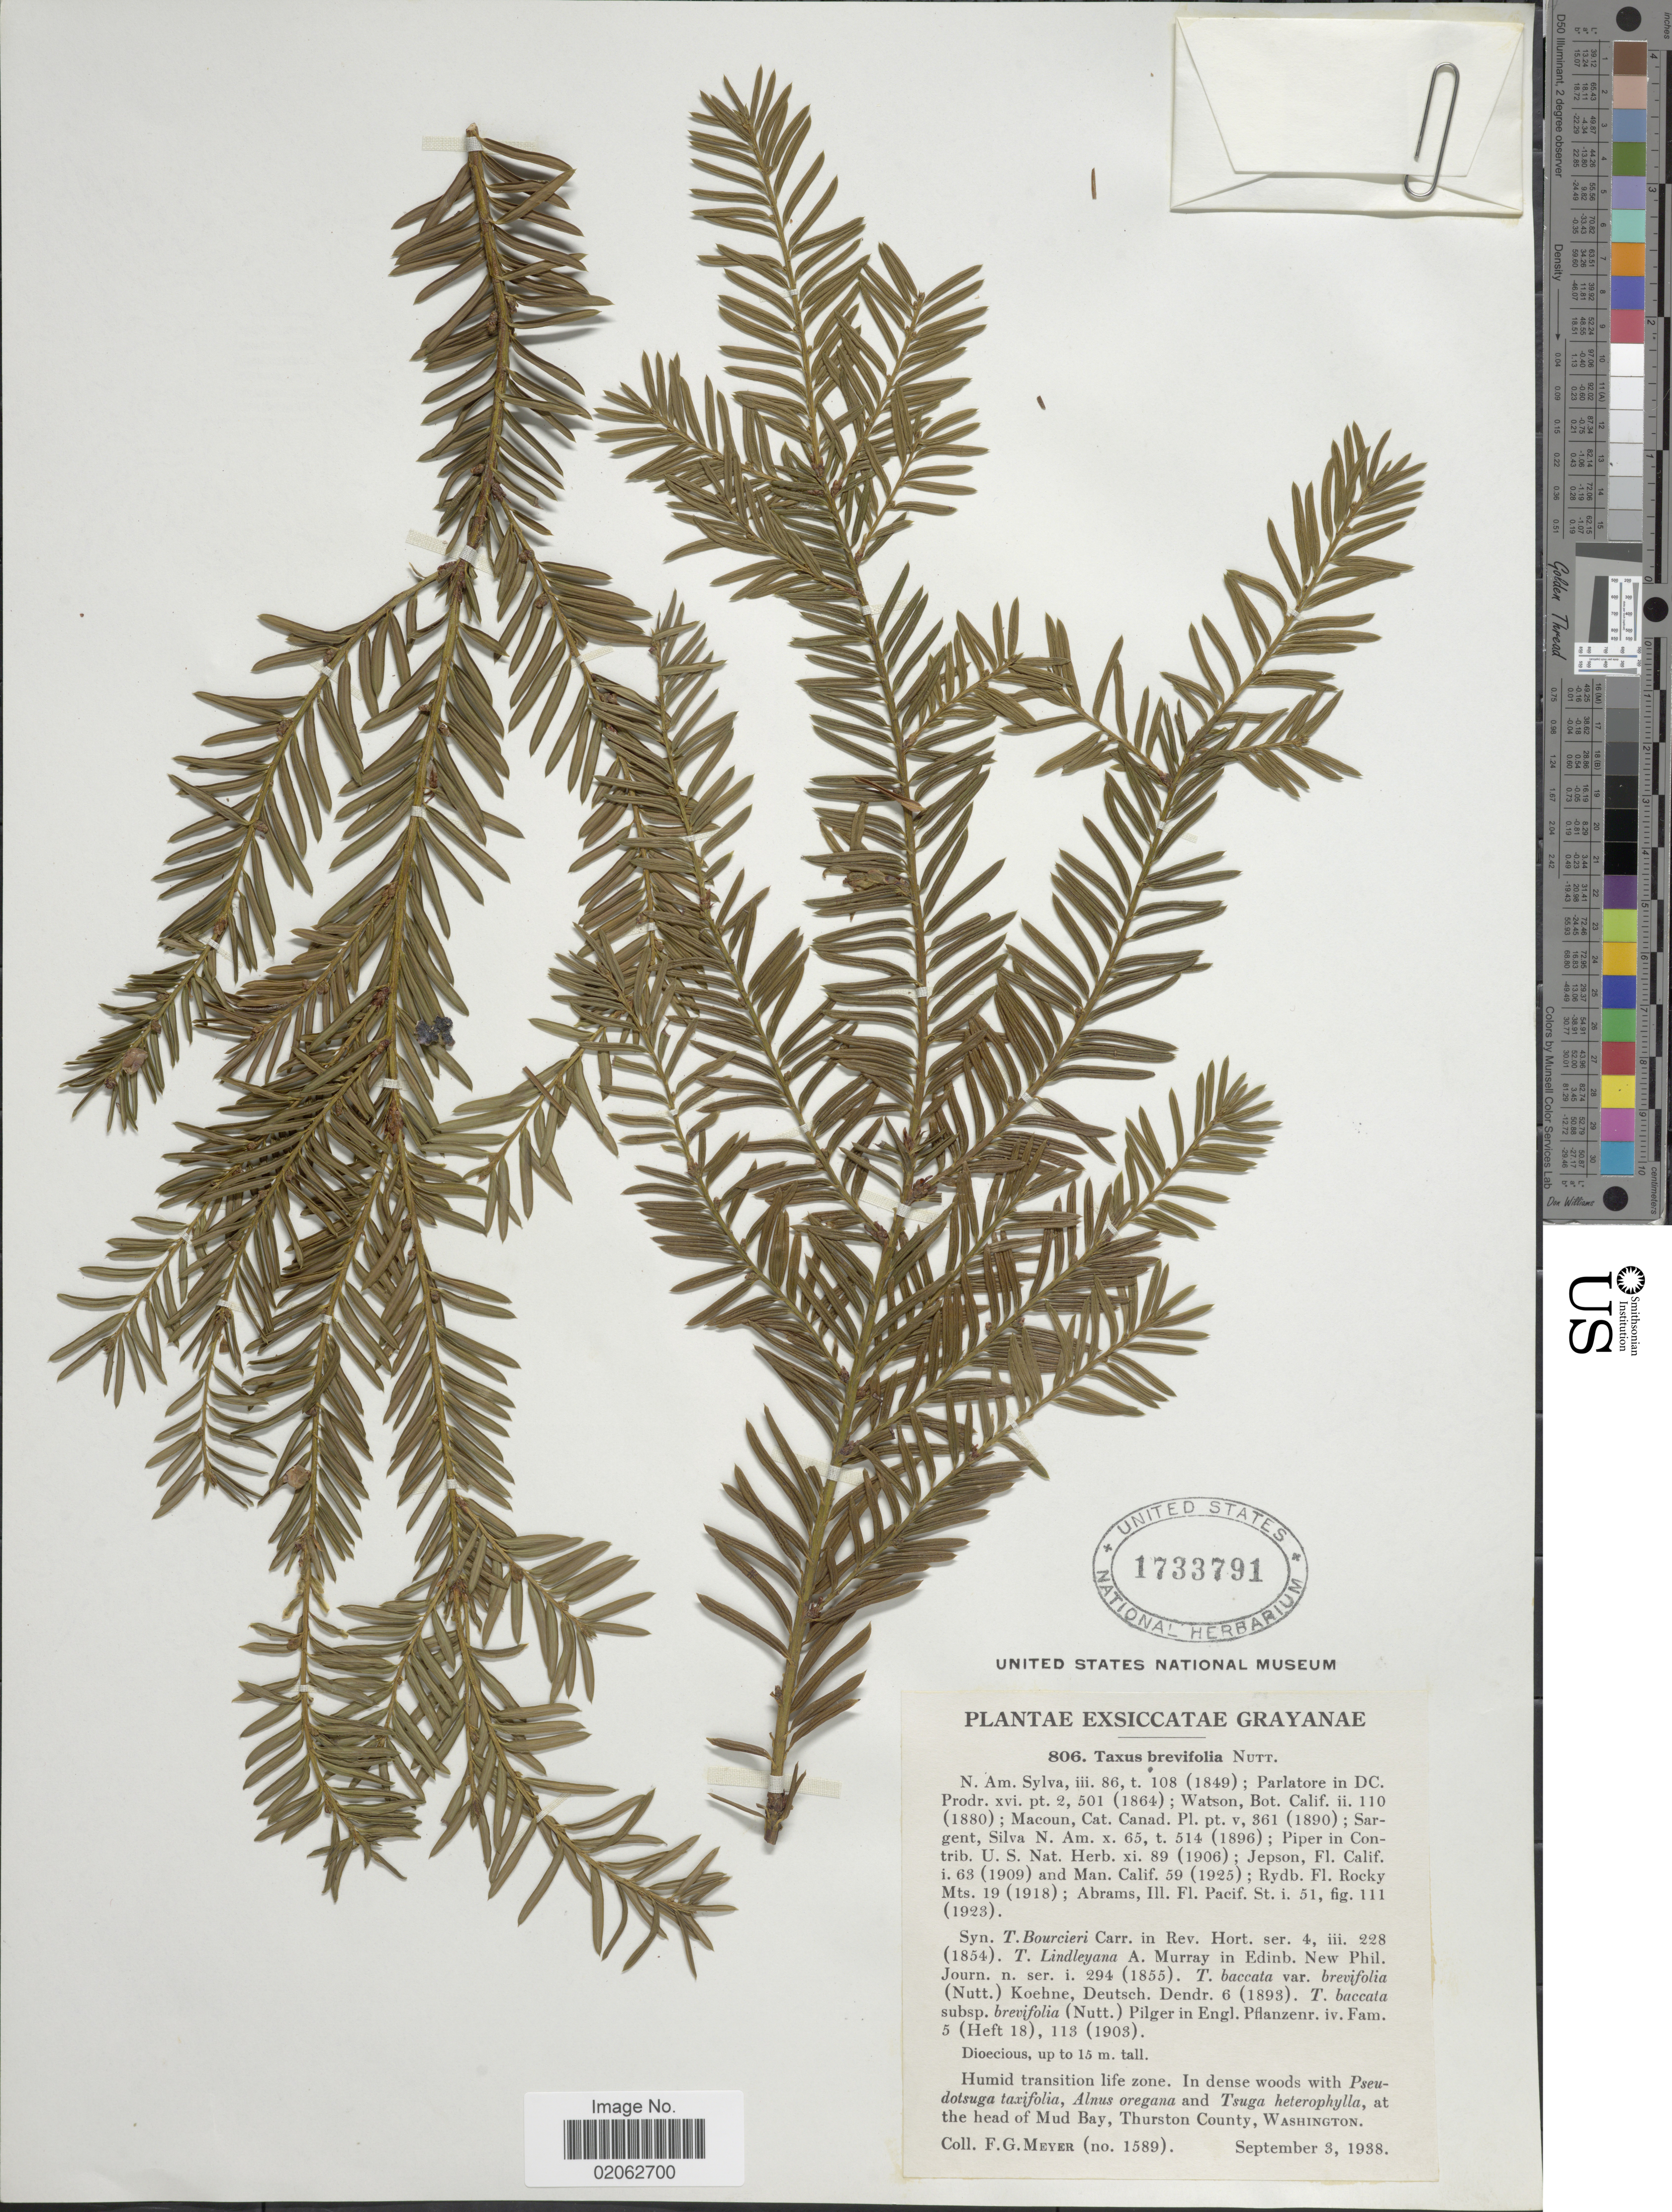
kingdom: Plantae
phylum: Tracheophyta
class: Pinopsida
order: Pinales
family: Taxaceae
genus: Taxus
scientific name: Taxus brevifolia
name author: Nutt.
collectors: F. G. Meyer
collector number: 1589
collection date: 1938-09-03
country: United States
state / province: Washington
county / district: Thurston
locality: At the head of Mud Bay, Thurston County, Washington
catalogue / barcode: US 1733791